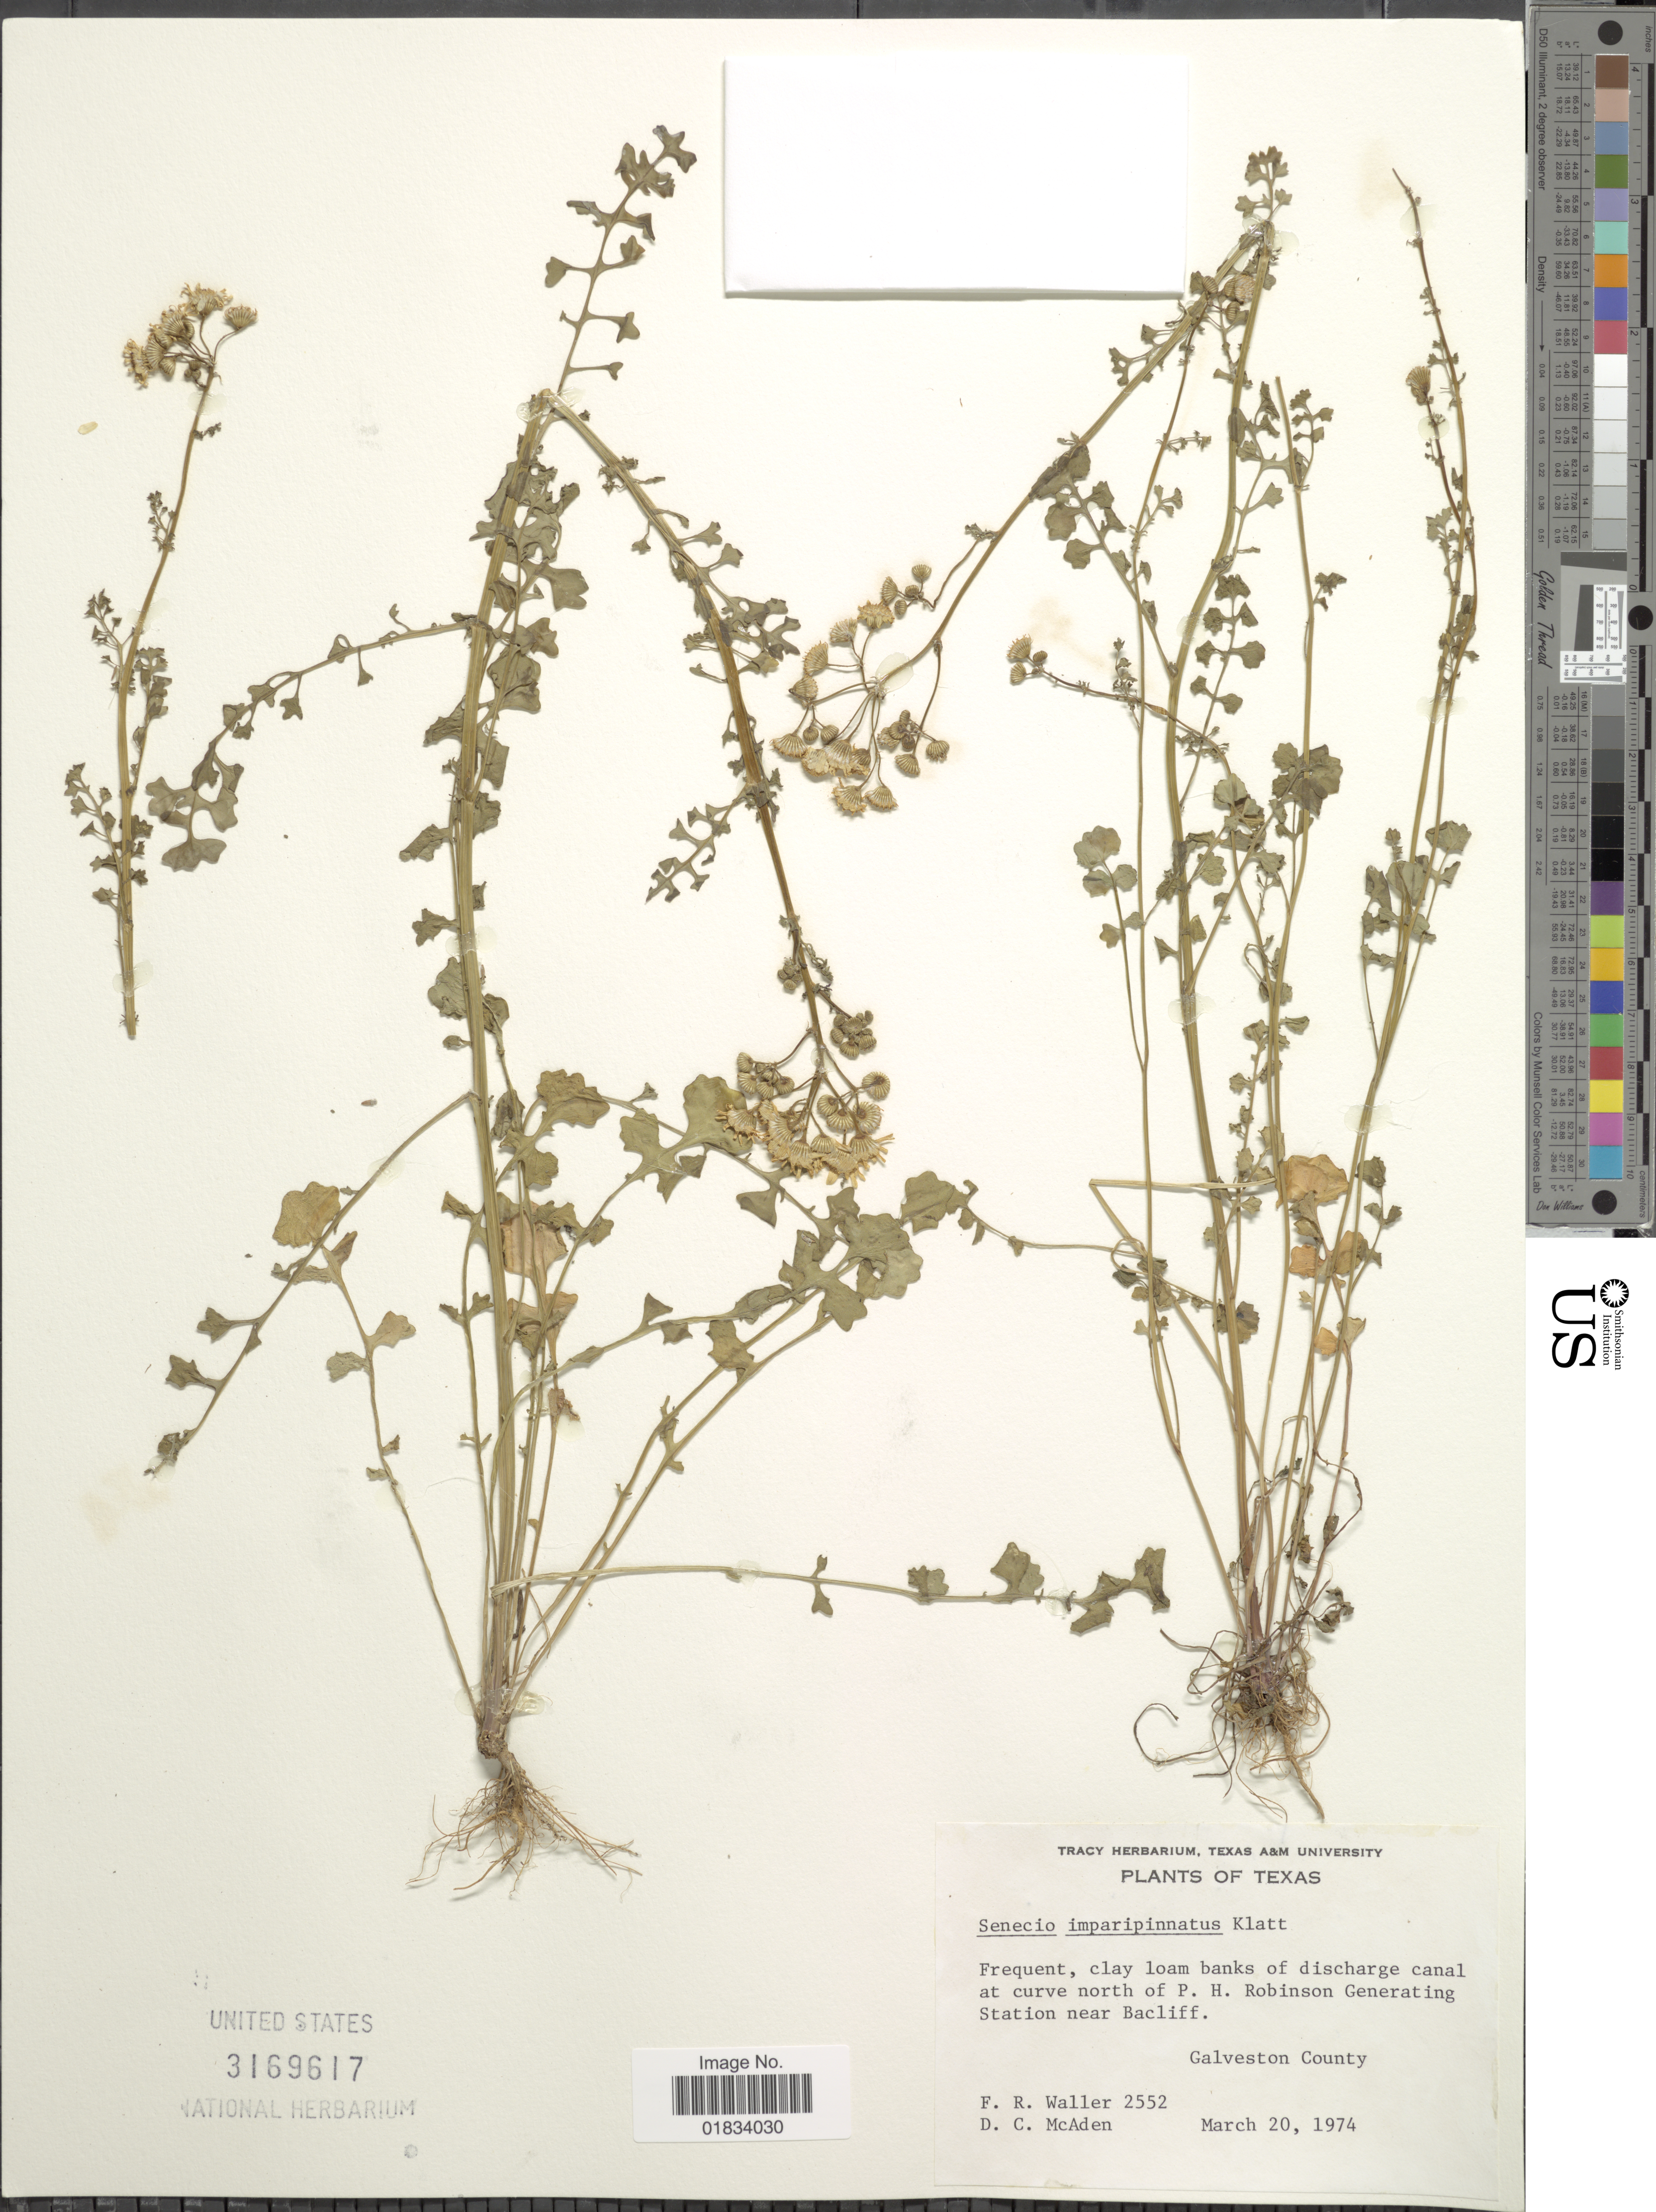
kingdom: Plantae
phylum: Tracheophyta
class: Magnoliopsida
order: Asterales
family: Asteraceae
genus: Packera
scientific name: Packera tampicana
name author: (DC.) C. Jeffrey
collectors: F. R. Waller & D. McAden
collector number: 2552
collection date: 1974-03-20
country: United States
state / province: Texas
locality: Curve north of P. H. Robinson Generating Station near Bacliff, Galveston County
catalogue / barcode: US 3169617